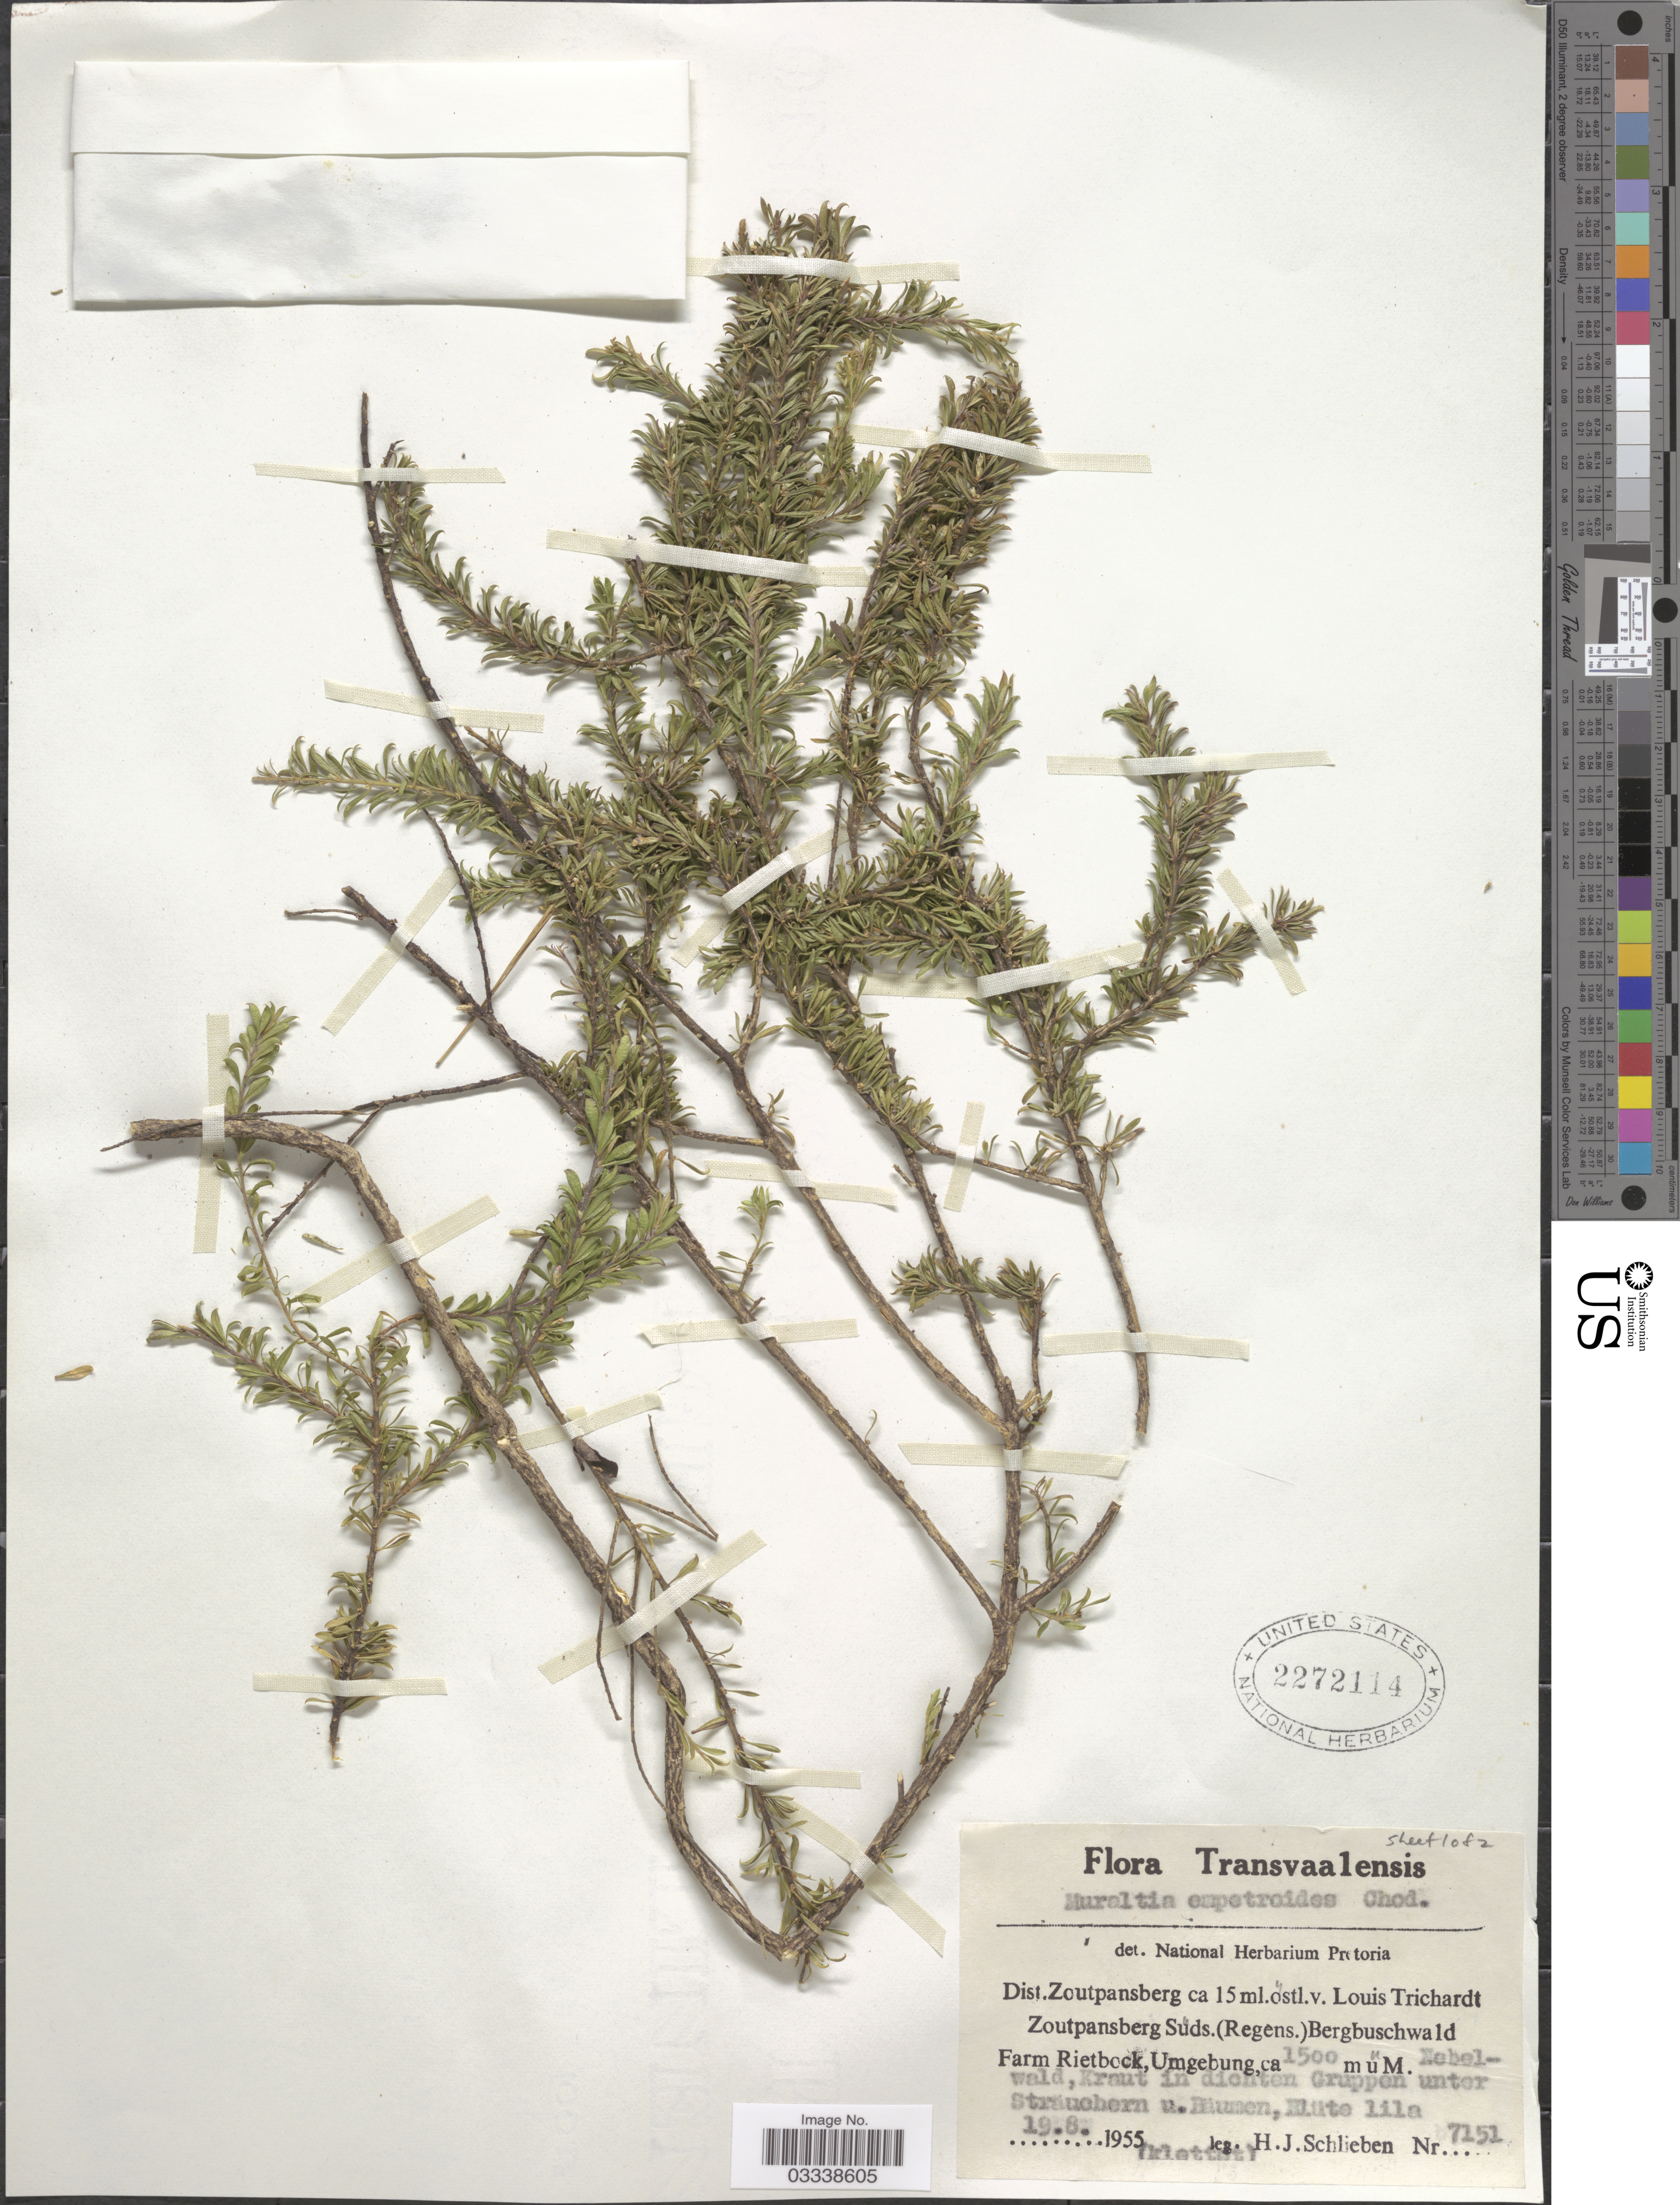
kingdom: Plantae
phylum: Tracheophyta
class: Magnoliopsida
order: Fabales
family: Polygalaceae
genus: Muraltia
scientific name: Muraltia empetroides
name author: Chodat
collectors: H. J. Schlieben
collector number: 7151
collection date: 1955-08-19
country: South Africa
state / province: Limpopo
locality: Transvaalensis, Dist.Zoutpansberg ca 15 ml.ostl.v.Louis Trichardt Zoutpansberg Suds. (Regens.) Bergbuschwald Farm Rietbock, Umgebung, nebelwald kraut in dichten gruppenunter sträuchern u. bäumen blüte lila.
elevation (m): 1500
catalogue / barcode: US 2272114